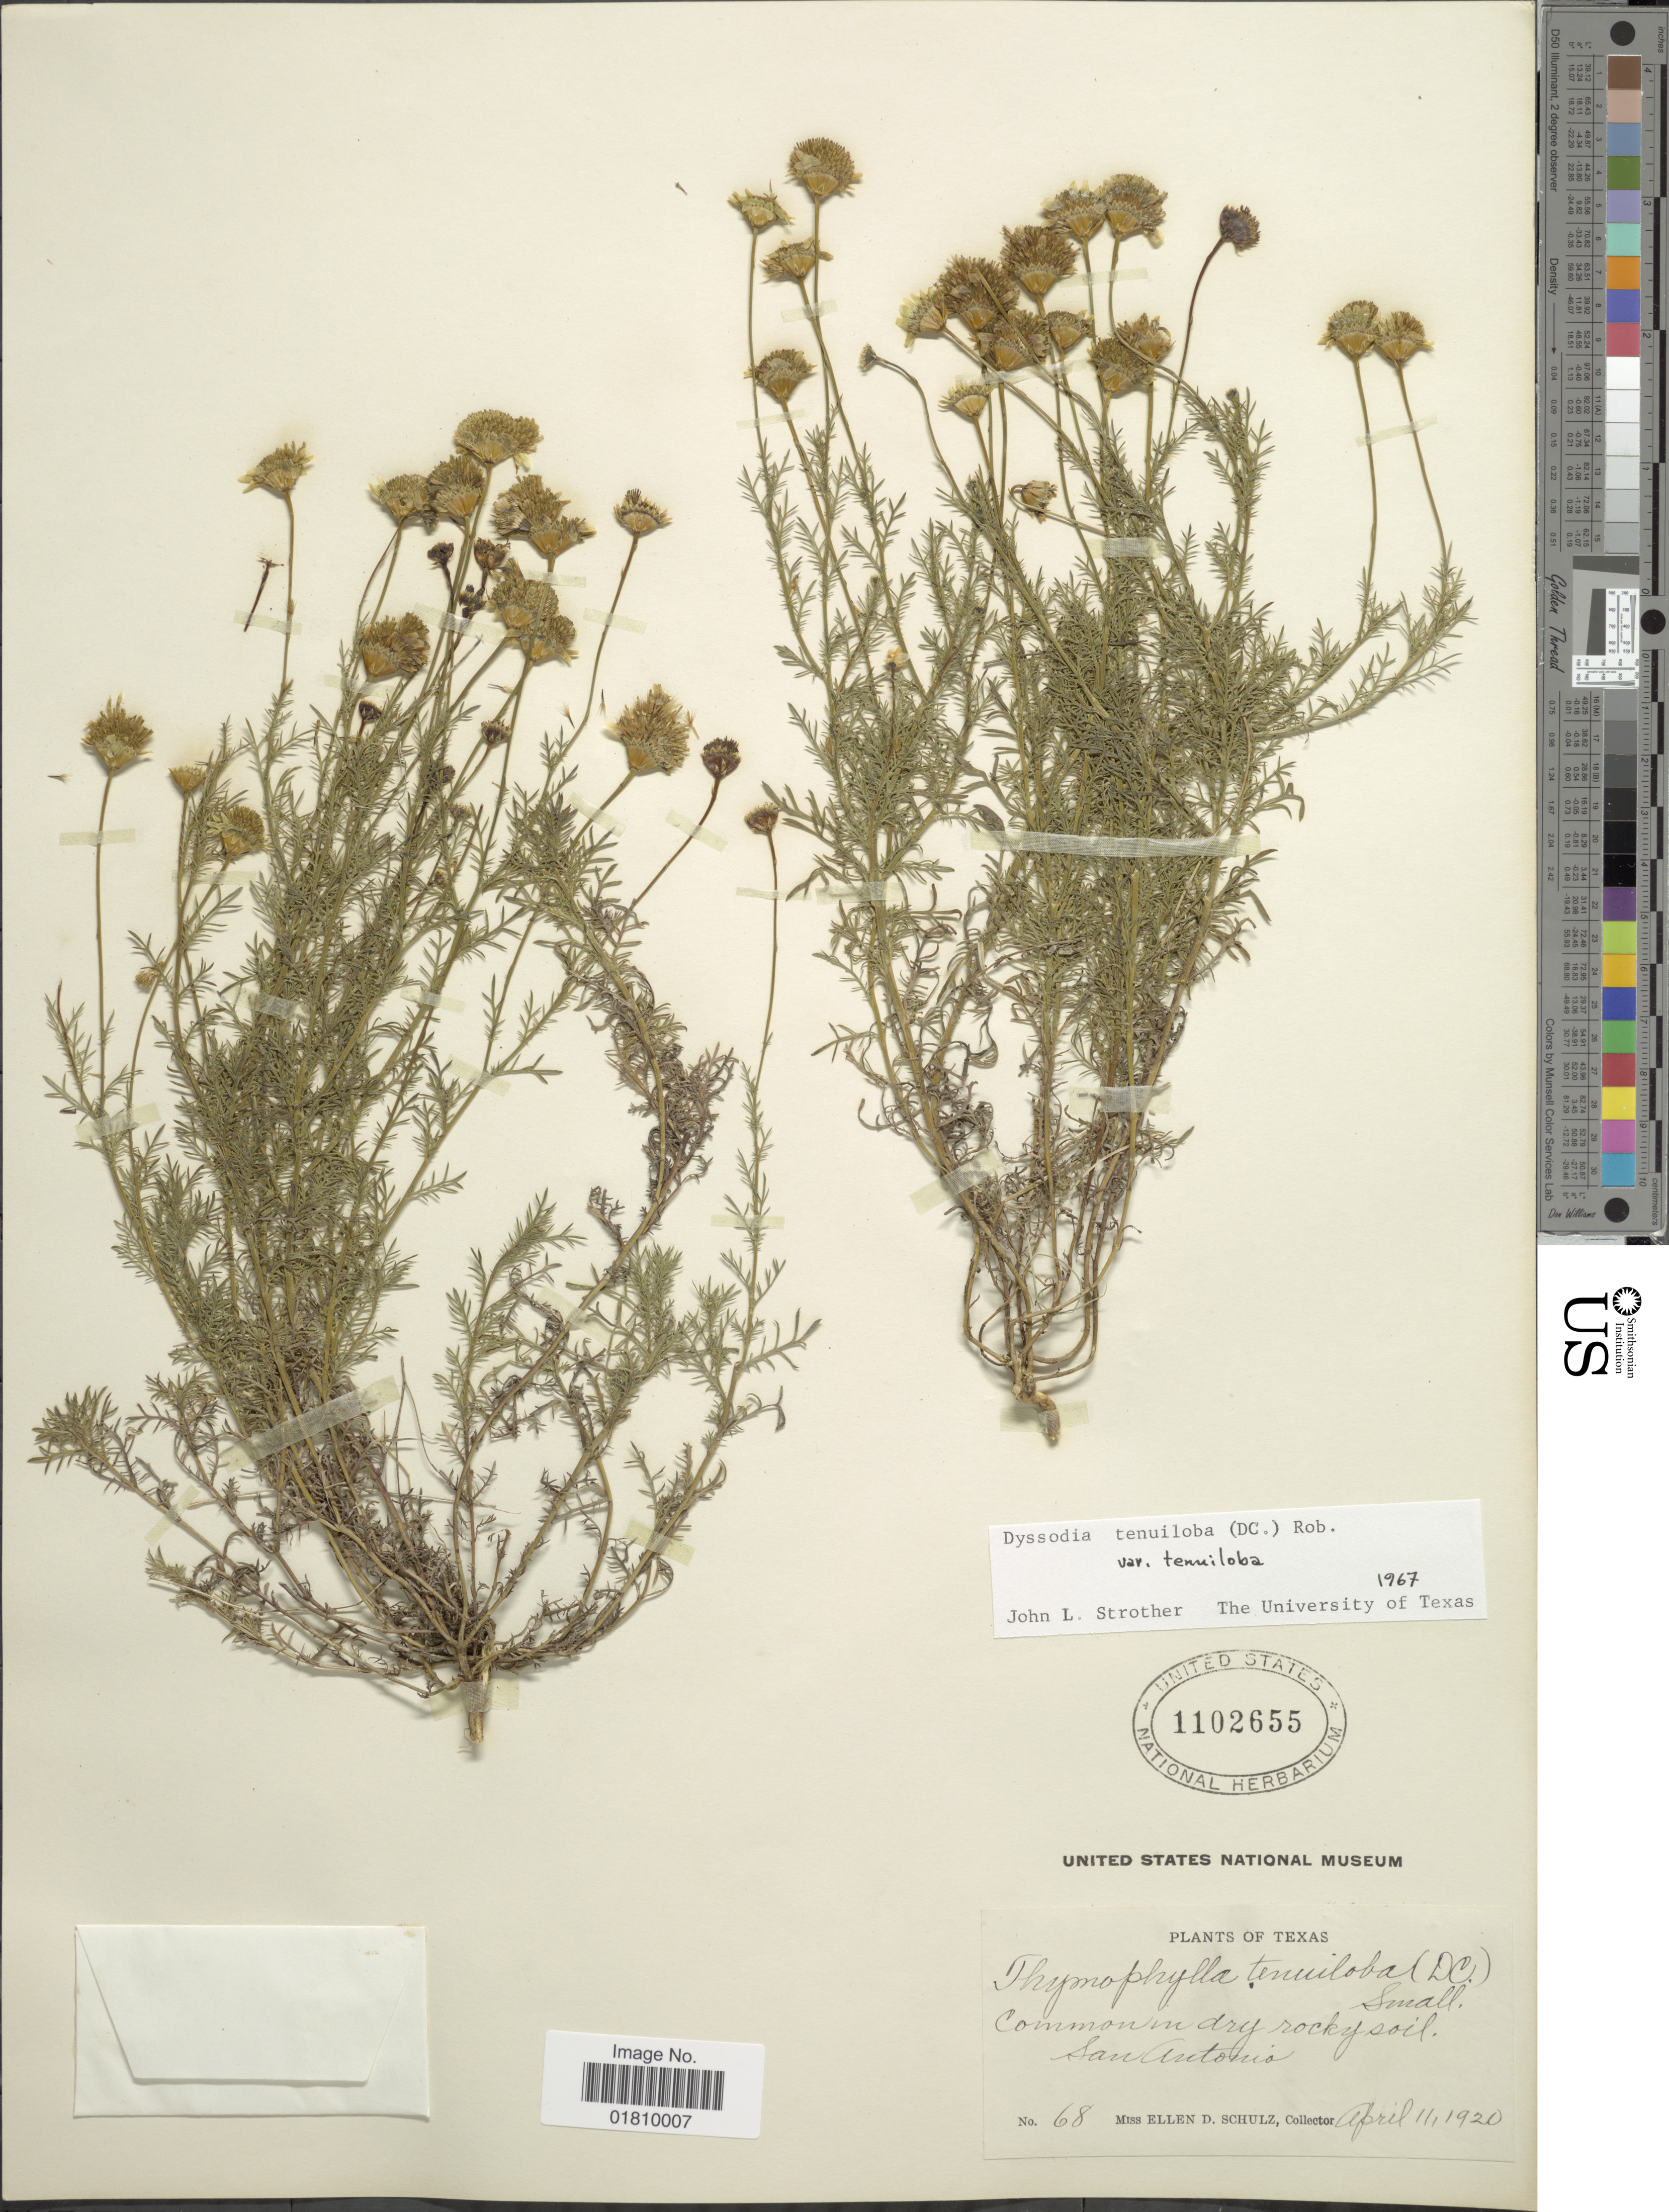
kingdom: Plantae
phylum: Tracheophyta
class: Magnoliopsida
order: Asterales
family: Asteraceae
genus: Thymophylla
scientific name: Thymophylla tenuiloba var. tenuiloba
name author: (DC.) Small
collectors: E. D. Schulz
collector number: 68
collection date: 1920-04-11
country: United States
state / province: Texas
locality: Common dry rocky soil, San Antonio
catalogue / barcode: US 1102655